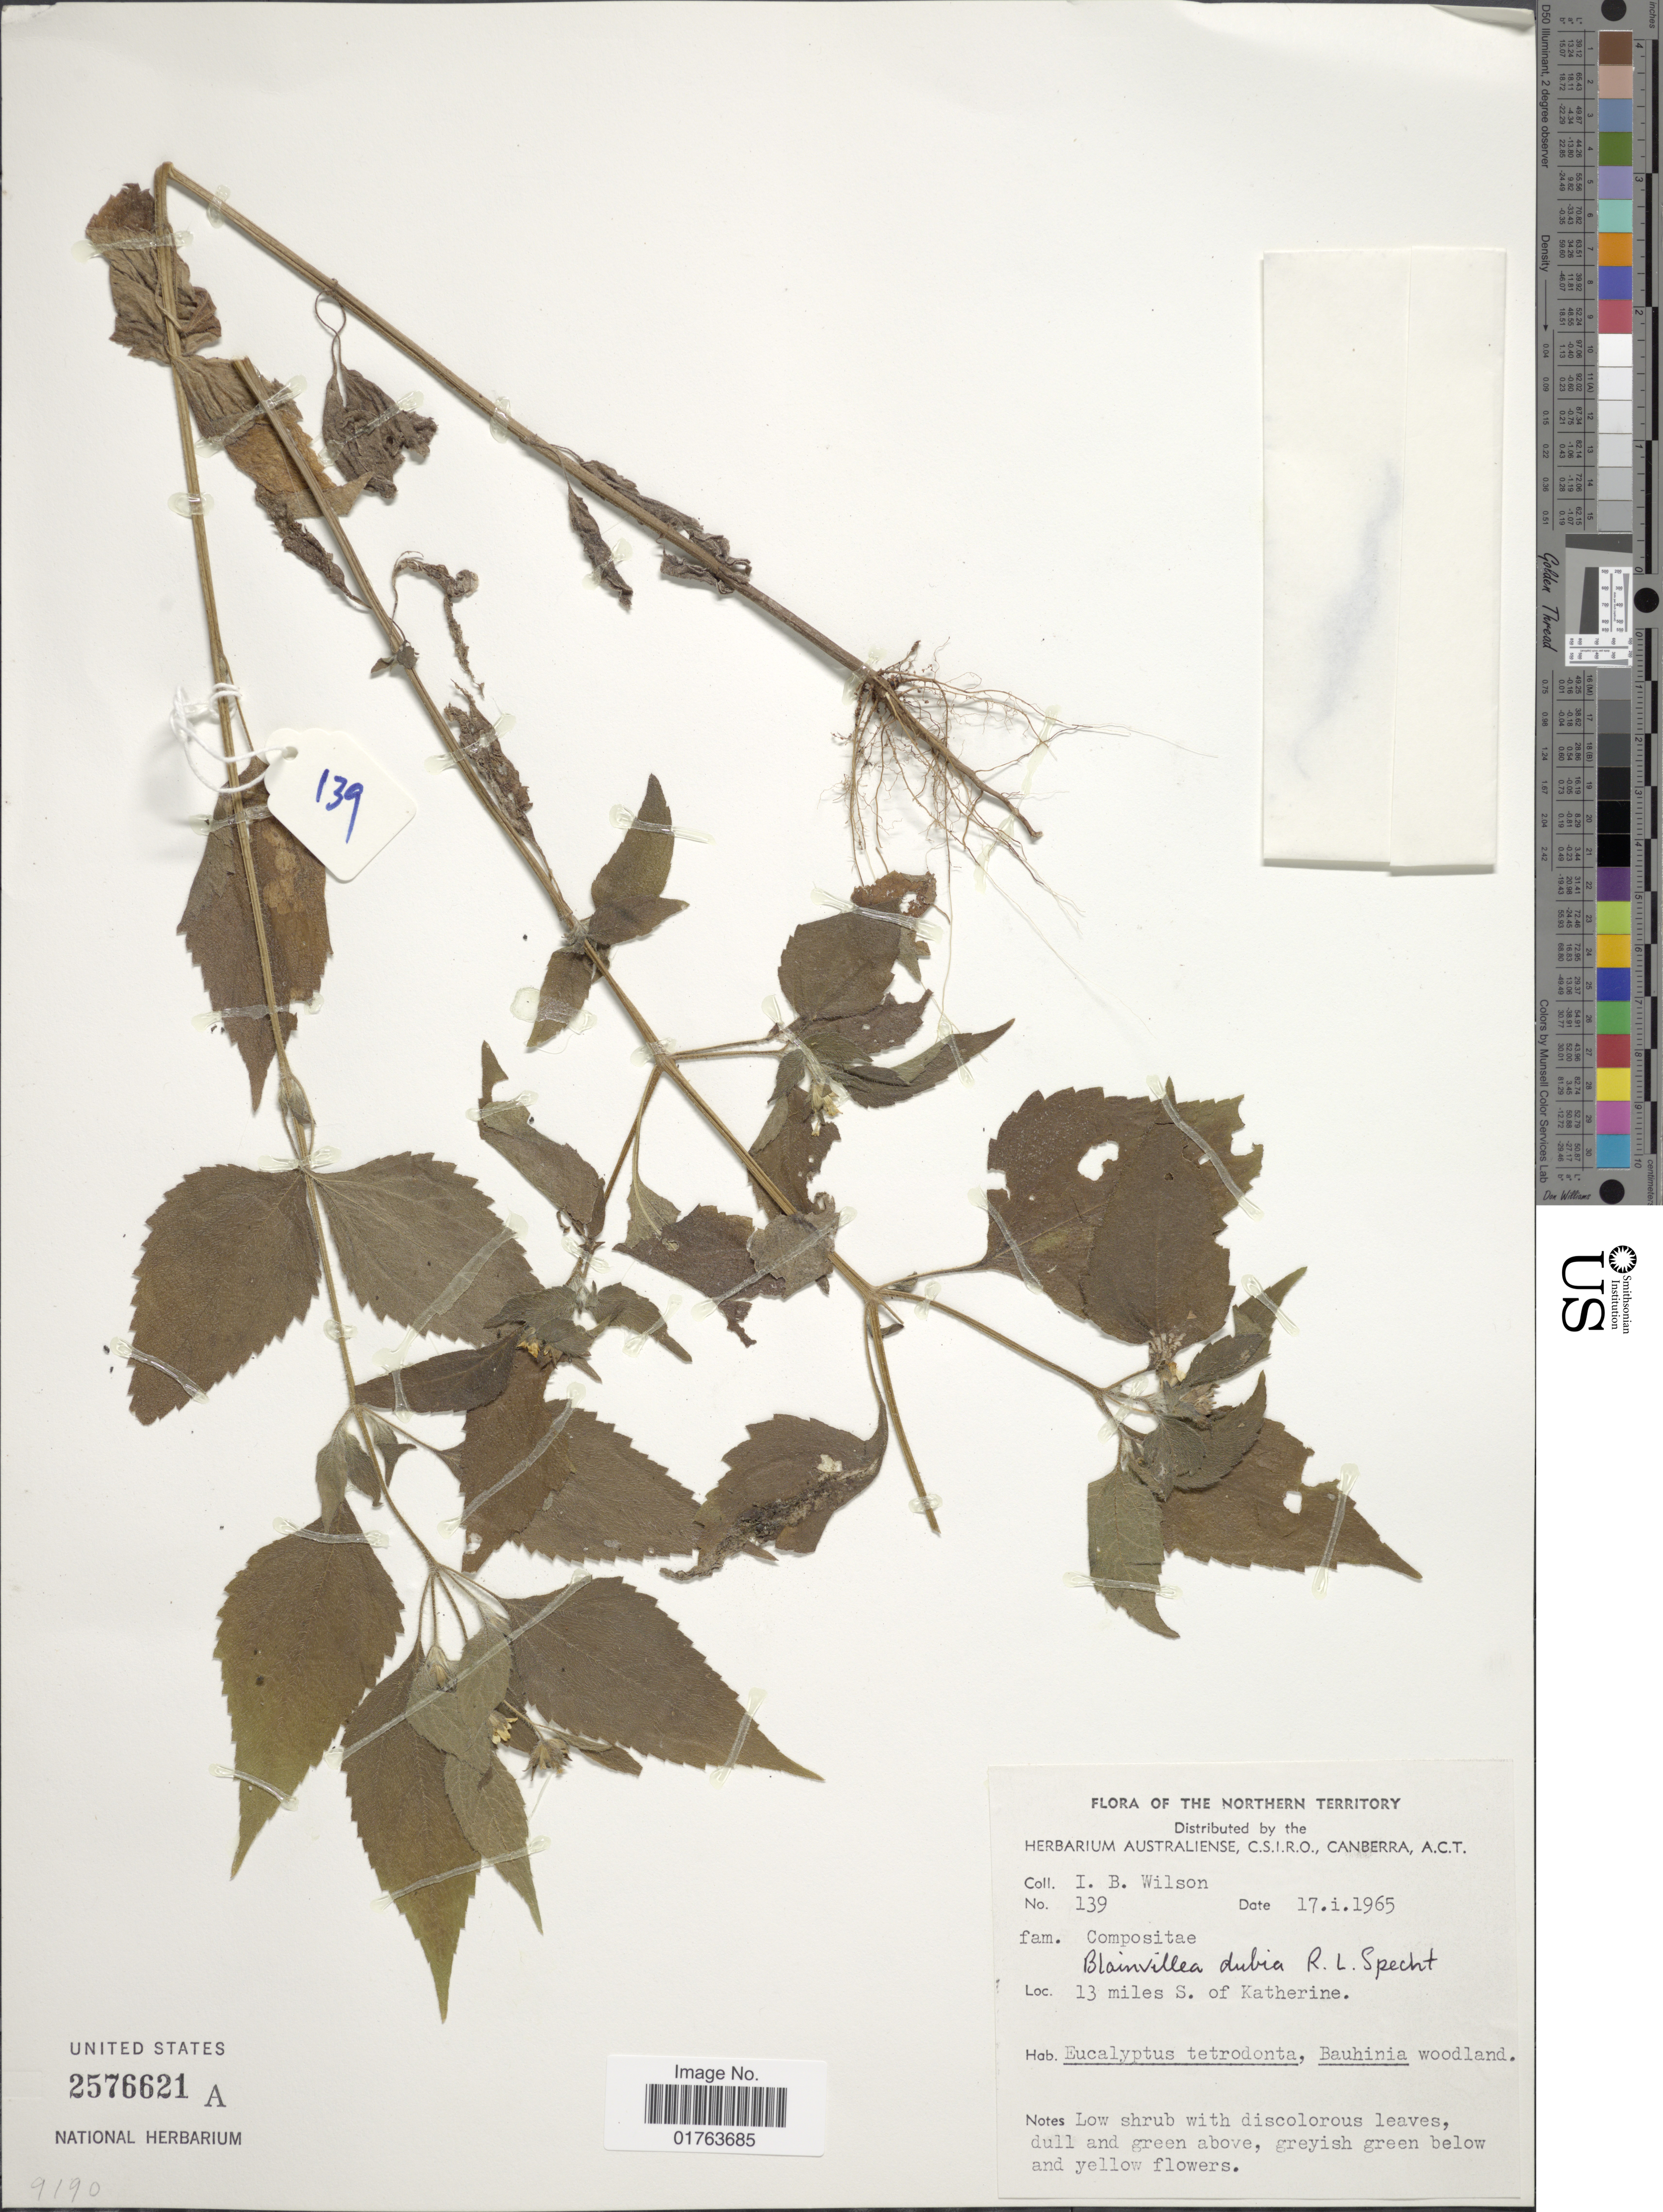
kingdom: Plantae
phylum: Tracheophyta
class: Magnoliopsida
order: Asterales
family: Asteraceae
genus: Blainvillea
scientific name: Blainvillea dubia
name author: Specht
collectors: I. B. Wilson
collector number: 139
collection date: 1965-01-17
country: Australia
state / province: Northern Territory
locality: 13 miles S. of Katherine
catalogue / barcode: US 2576621A